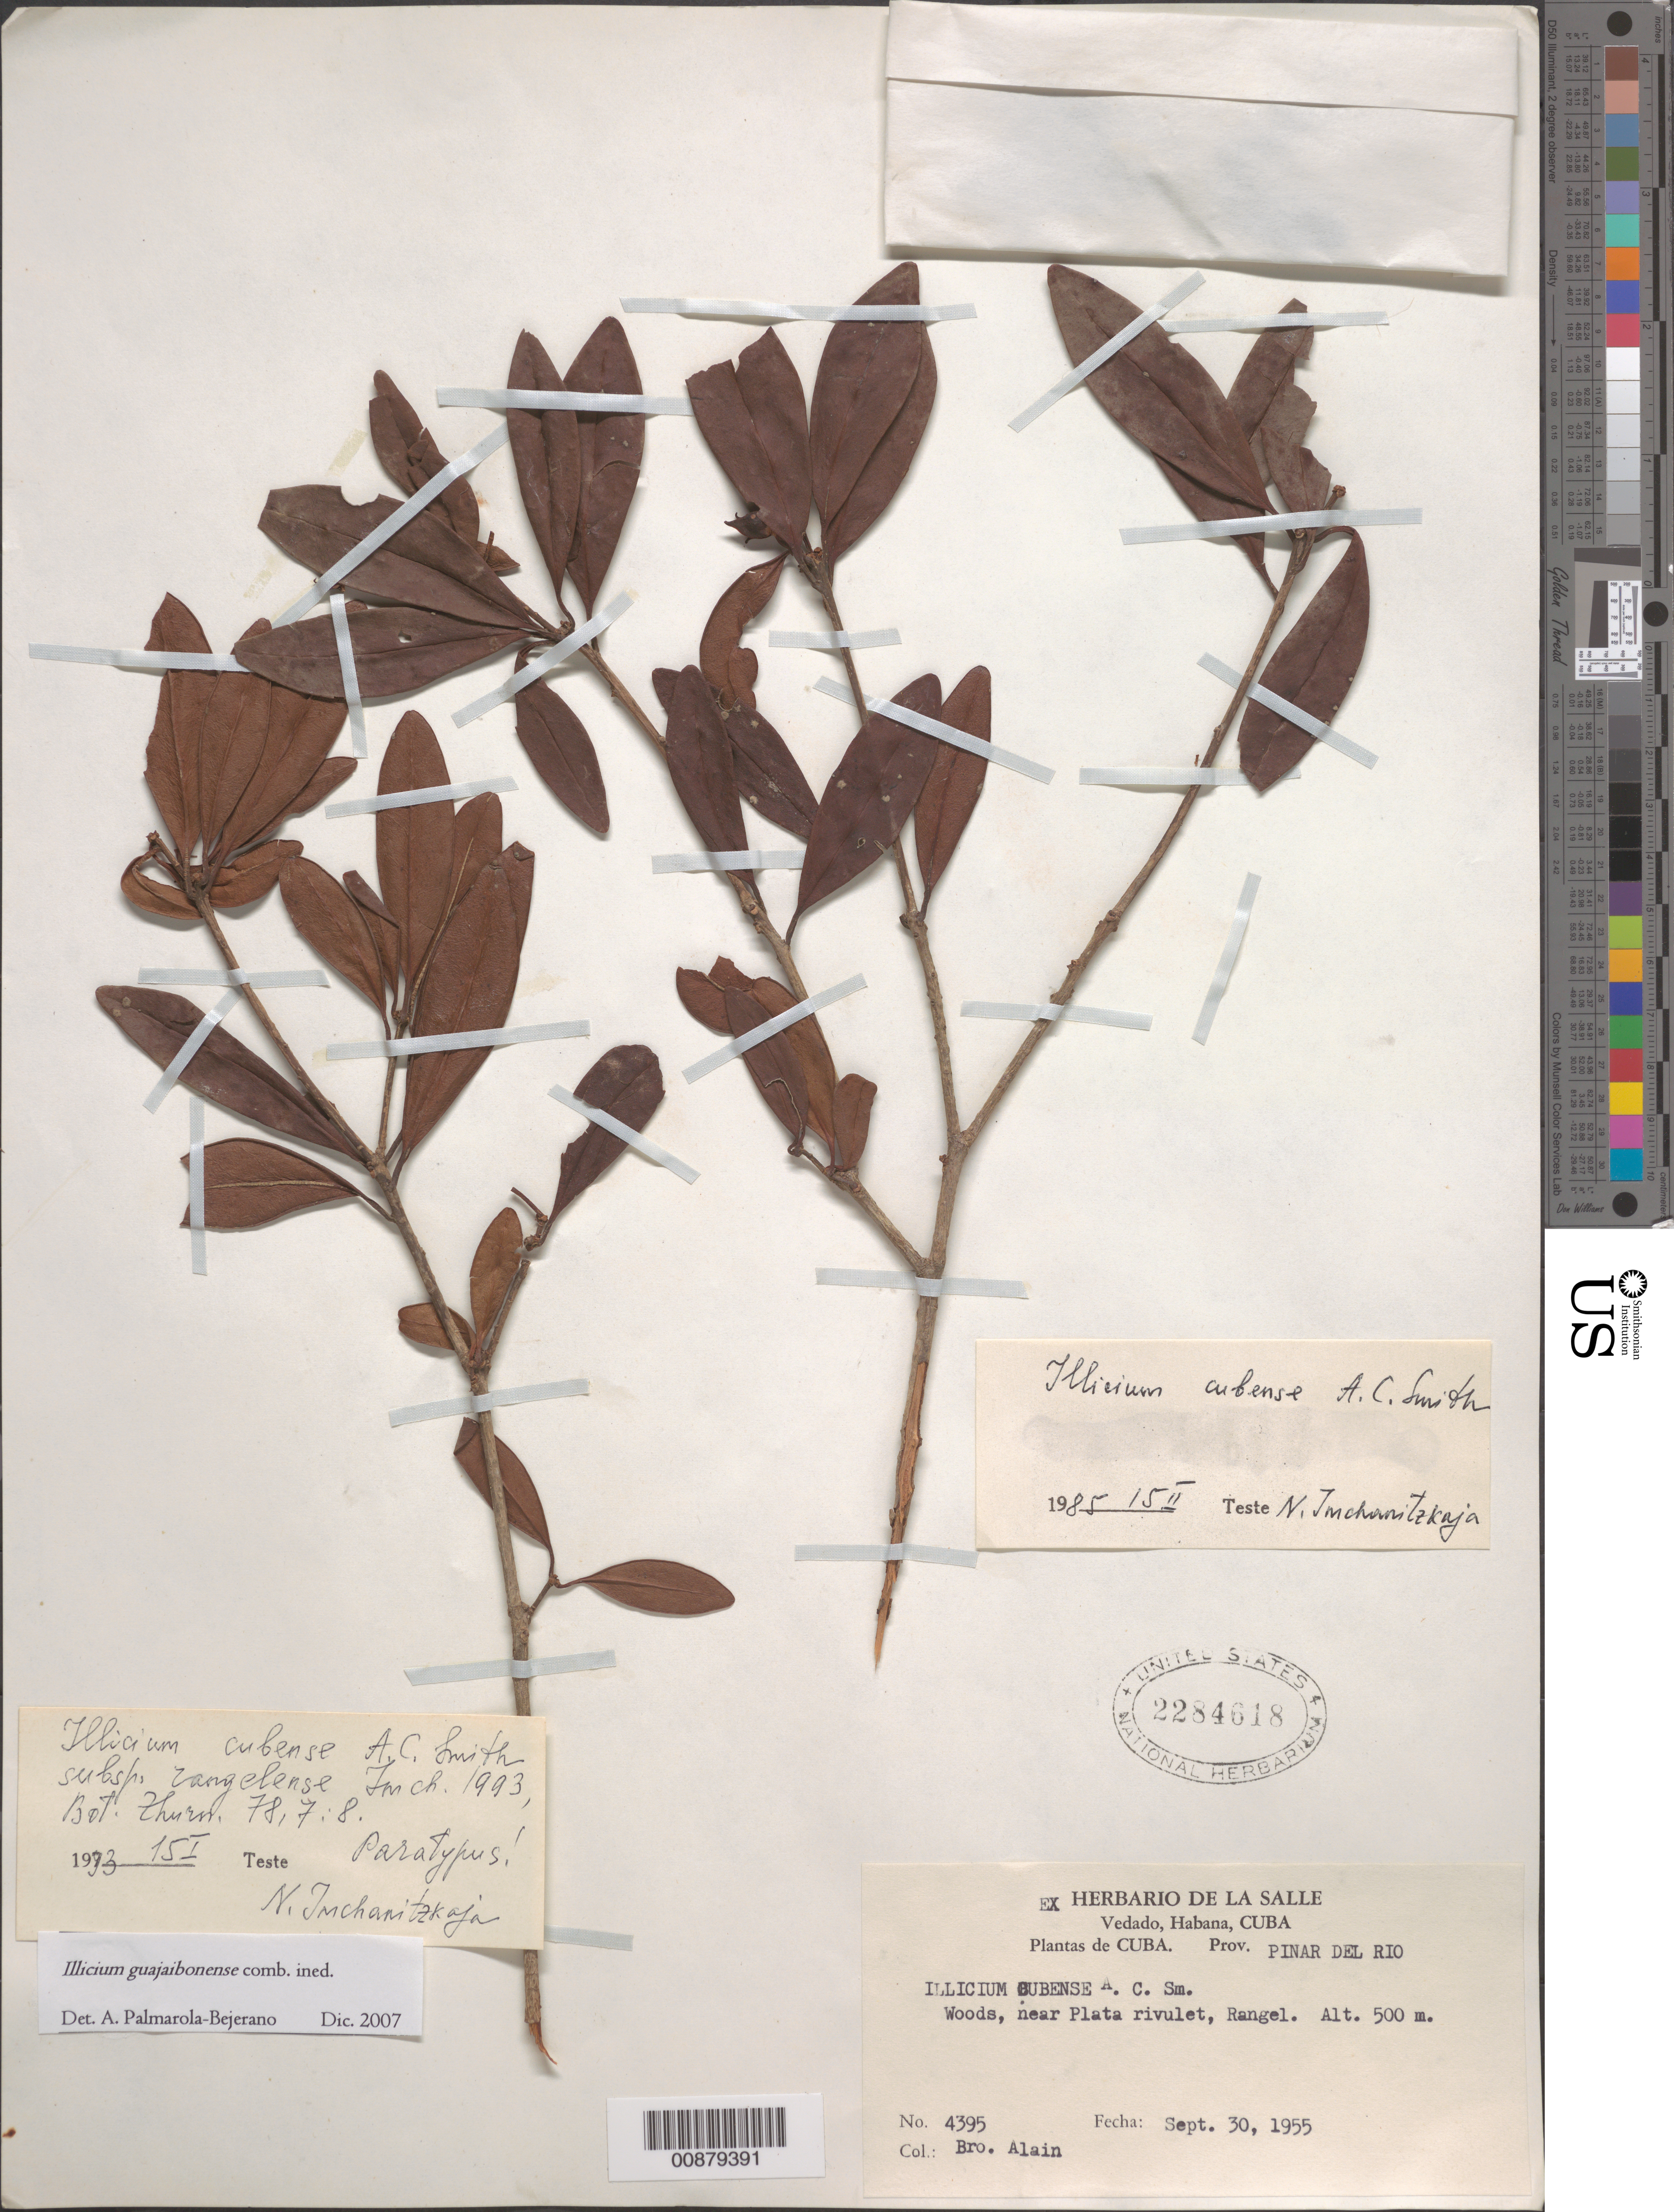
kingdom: Plantae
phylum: Tracheophyta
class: Magnoliopsida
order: Austrobaileyales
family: Schisandraceae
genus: Illicium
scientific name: Illicium guajaibonense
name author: (Imkhan.) Palmarola-Bejerano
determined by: Palmarola-Bejerano, A.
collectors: A. H. Liogier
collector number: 4395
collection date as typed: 30 Sep 1955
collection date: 1955-09-30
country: Cuba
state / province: Pinar del Rio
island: Cuba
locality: near Plata rivulet, Rangel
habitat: Woods.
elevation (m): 500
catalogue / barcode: US 2284618